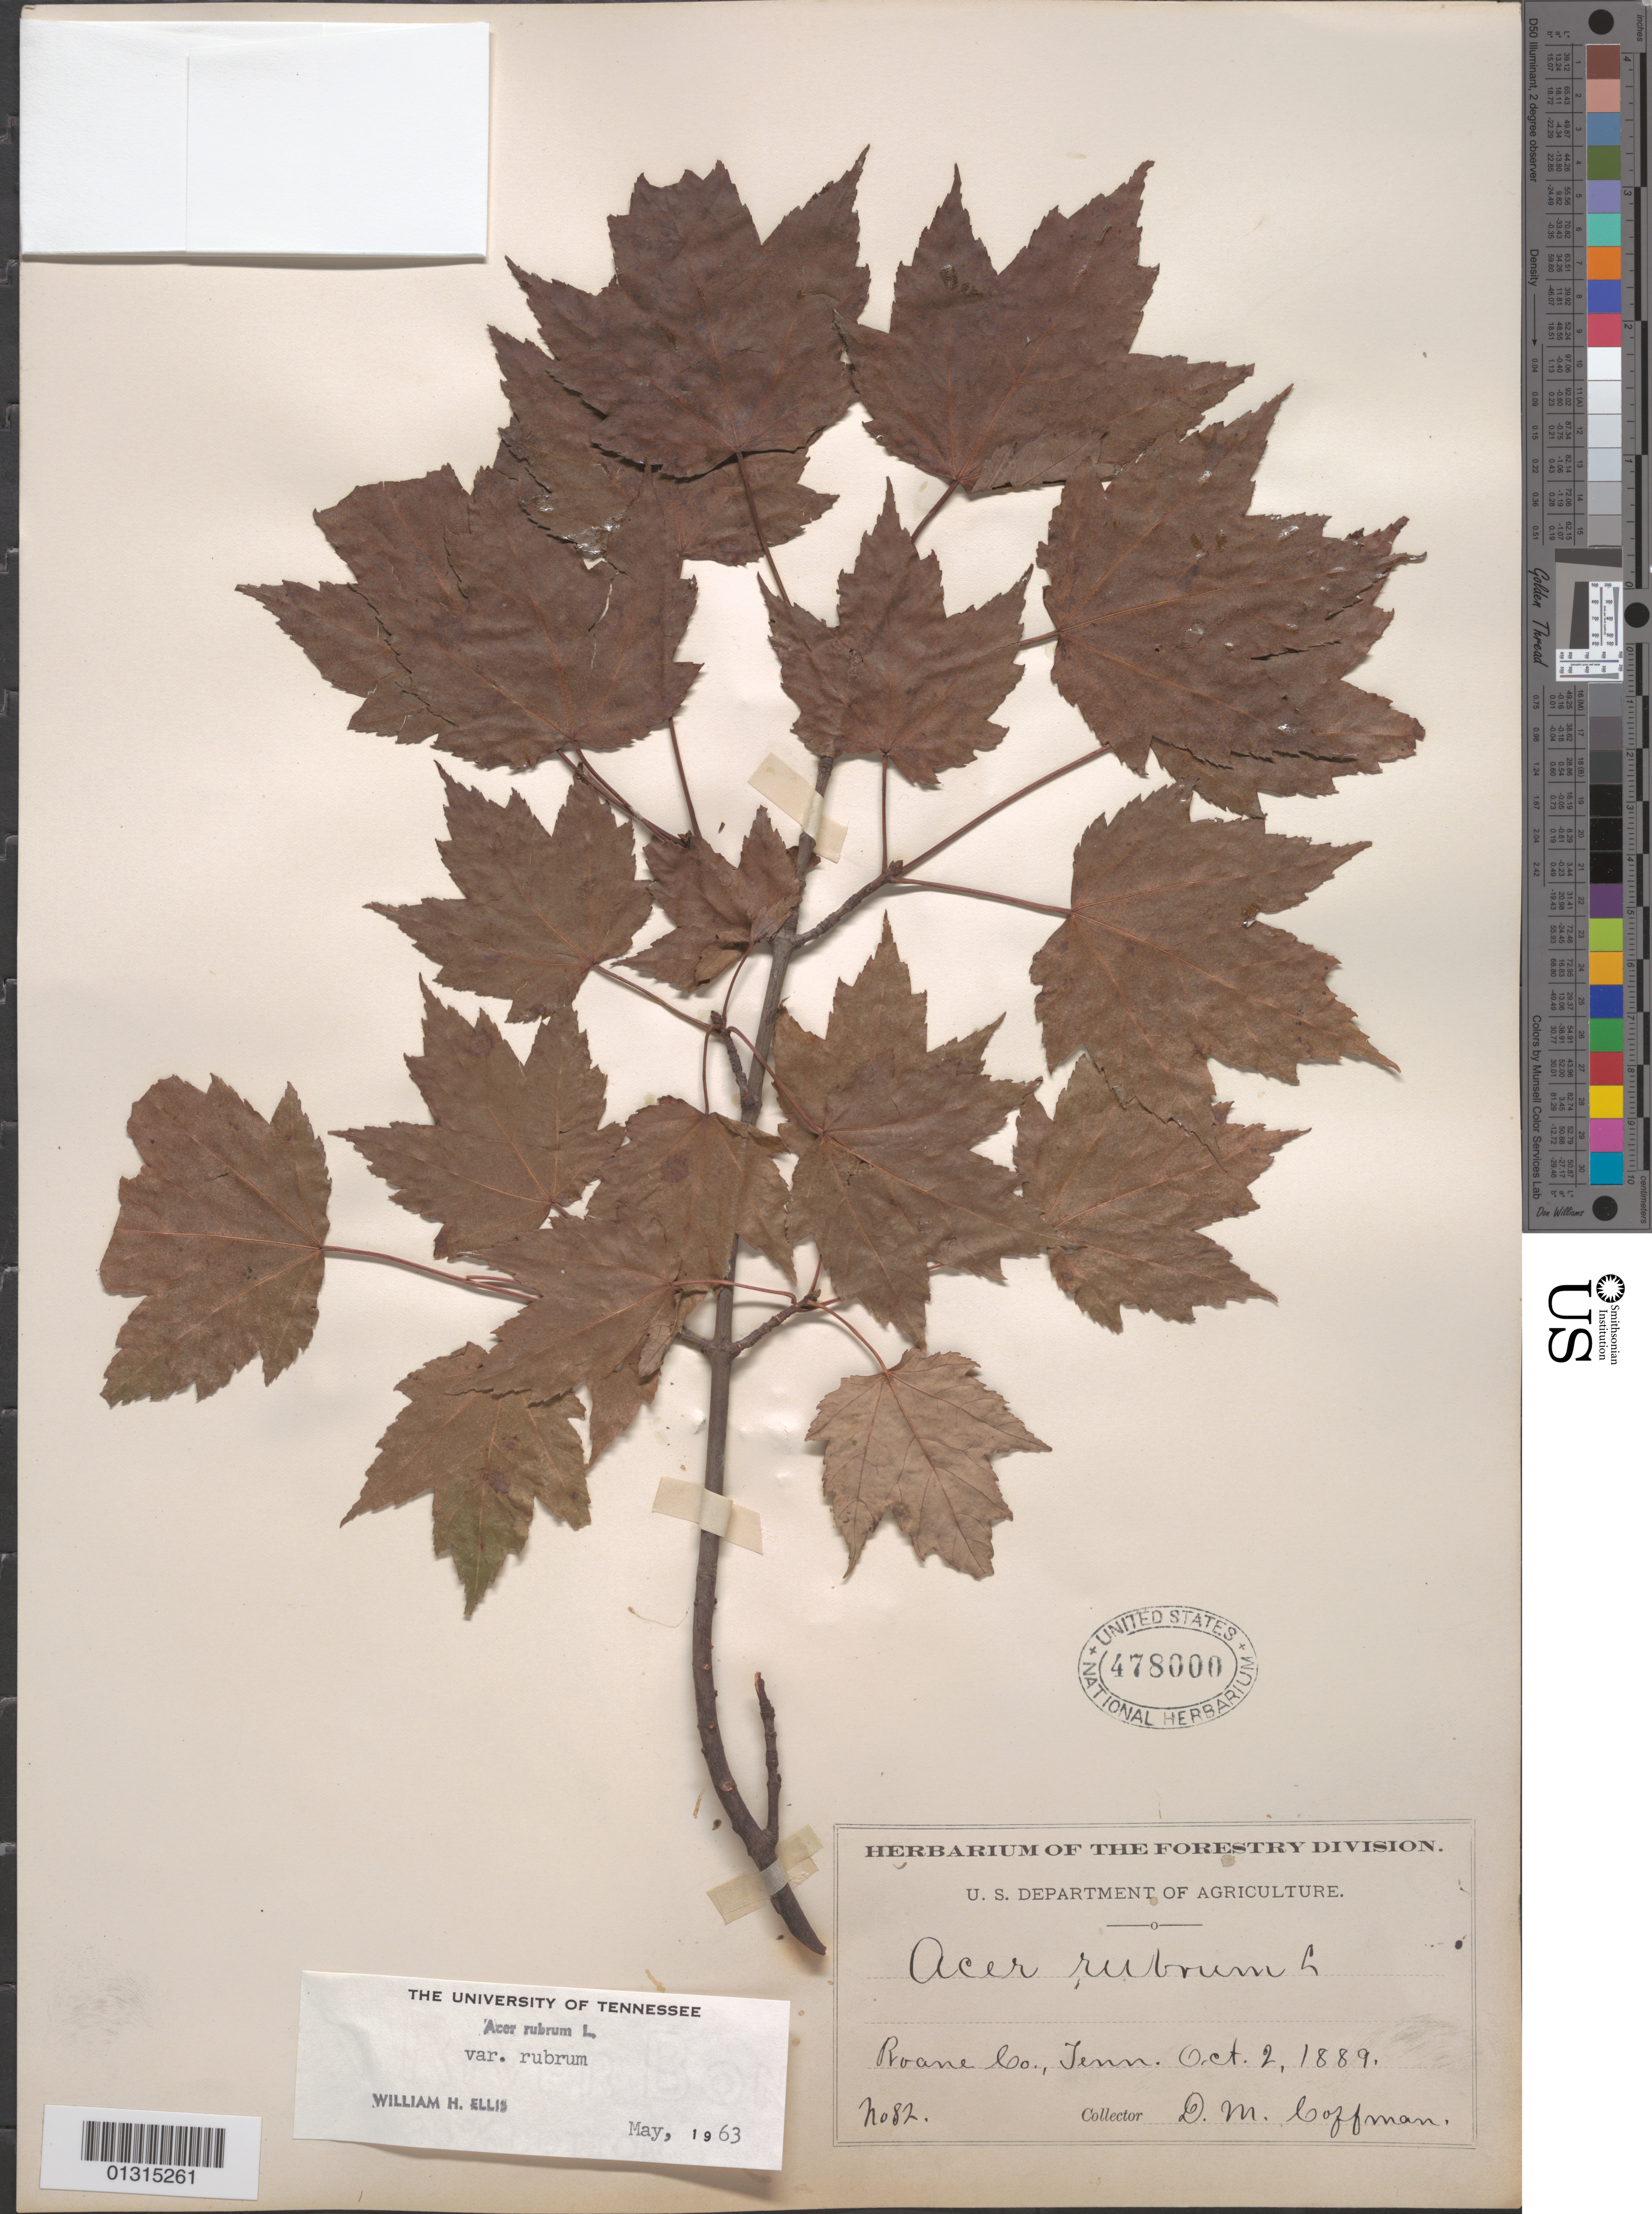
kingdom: Plantae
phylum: Tracheophyta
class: Magnoliopsida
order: Sapindales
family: Sapindaceae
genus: Acer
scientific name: Acer rubrum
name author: L.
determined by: Ellis, W. H.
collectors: D. M. Coffman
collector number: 82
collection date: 1889-10-02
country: United States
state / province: Tennessee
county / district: Roane County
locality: Roane County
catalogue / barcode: US 478000